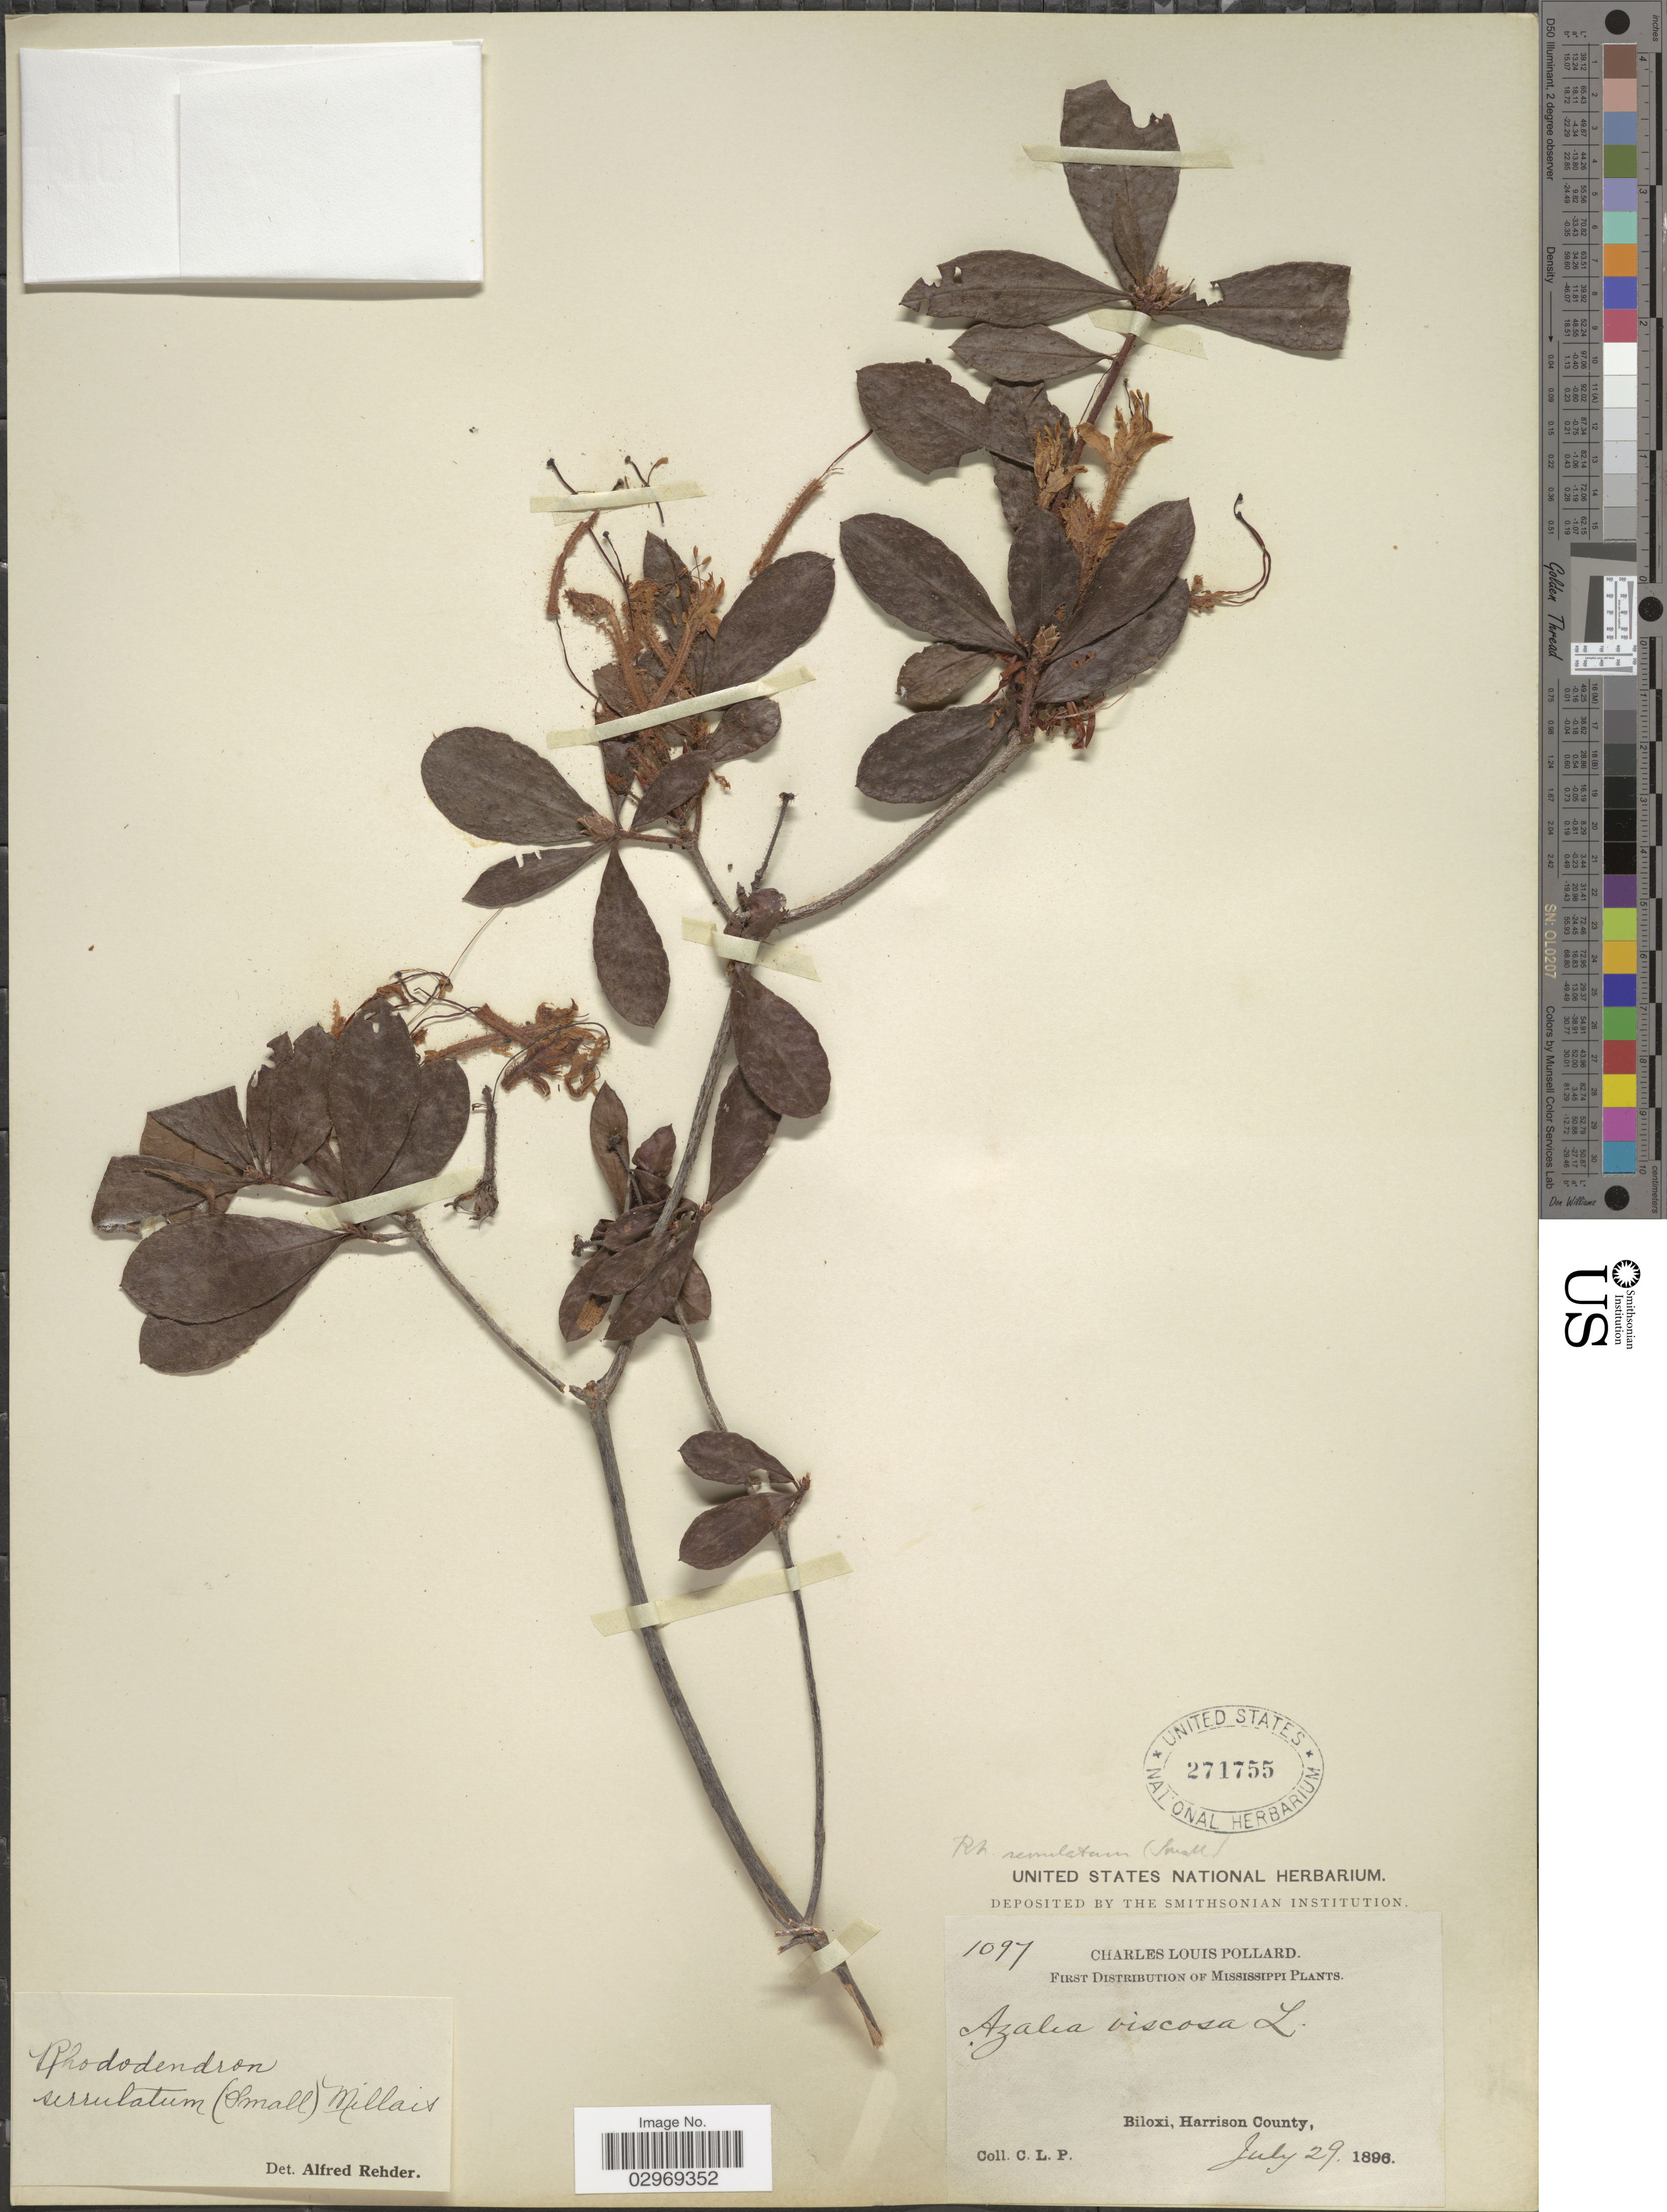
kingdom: Plantae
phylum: Tracheophyta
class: Magnoliopsida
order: Ericales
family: Ericaceae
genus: Rhododendron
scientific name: Rhododendron serrulatum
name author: (Small) Millais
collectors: C. L. Pollard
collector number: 1097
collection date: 1896-07-29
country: United States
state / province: Mississippi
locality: Biloxi, Harrison County.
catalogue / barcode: US 271755